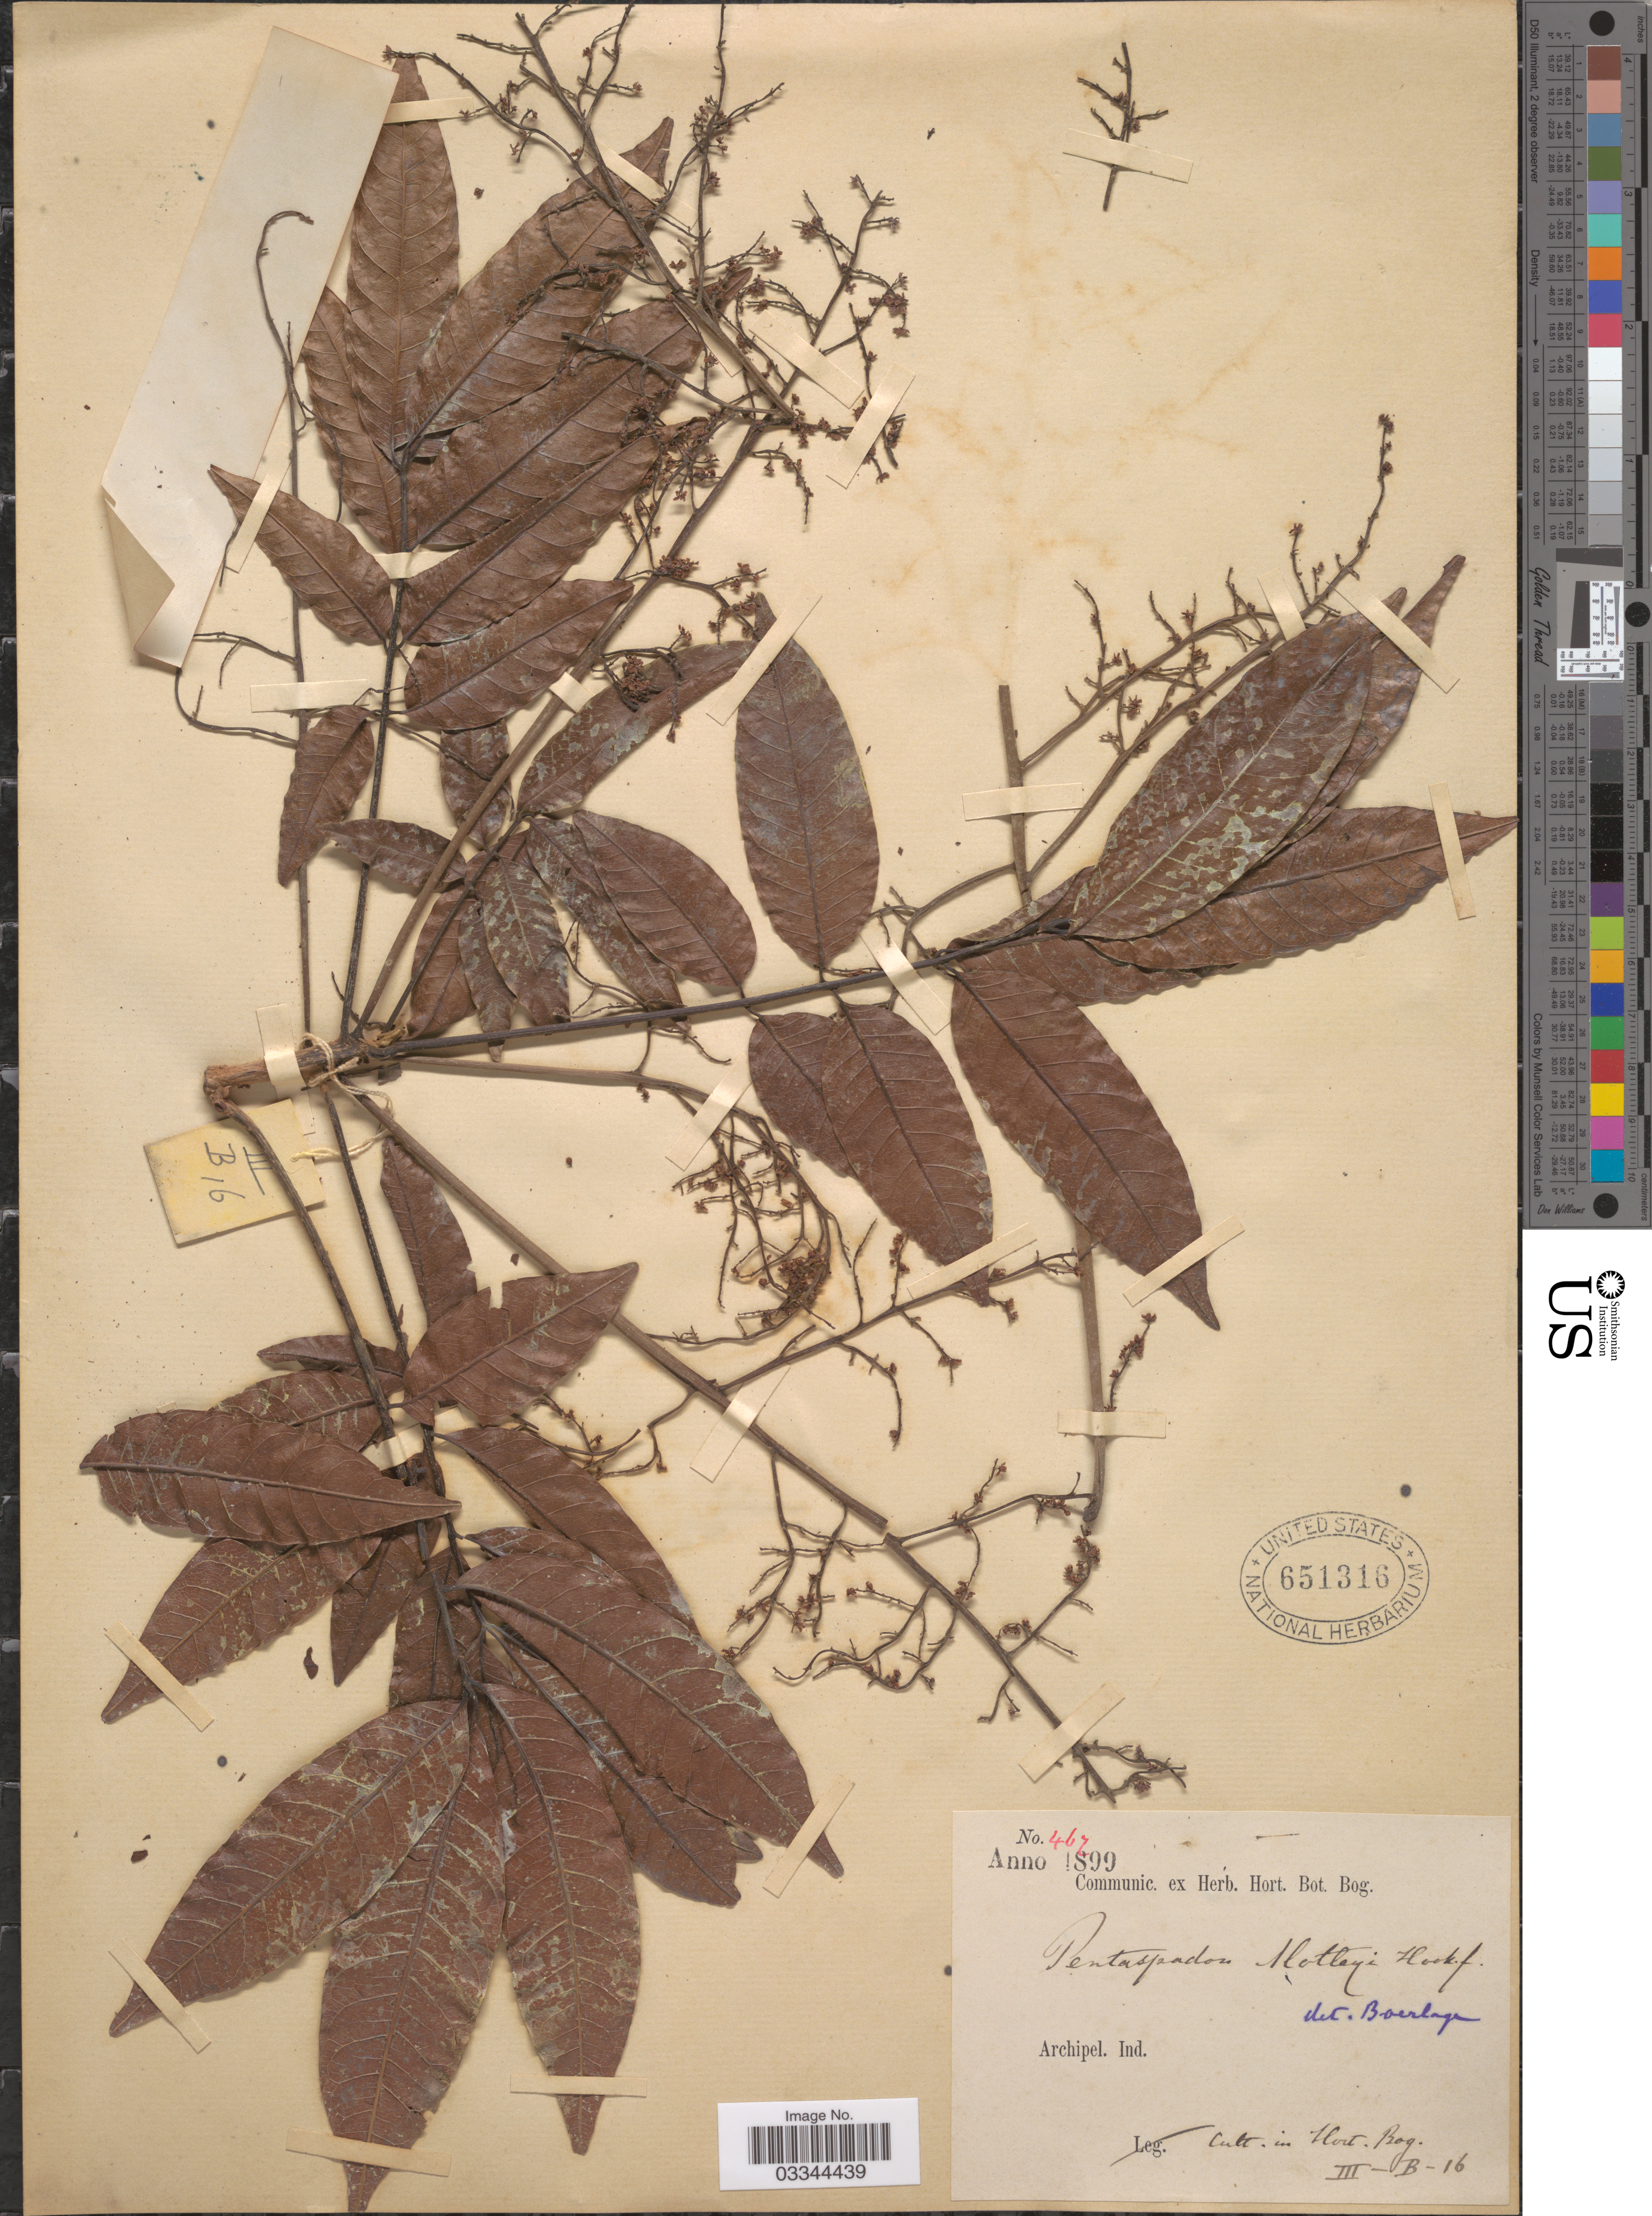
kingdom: Plantae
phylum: Tracheophyta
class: Magnoliopsida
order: Sapindales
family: Anacardiaceae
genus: Pentaspadon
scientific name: Pentaspadon motleyi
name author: Hook. f.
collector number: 467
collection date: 1899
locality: Cult. in Hort. Bog. III-B-16.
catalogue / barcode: US 651316